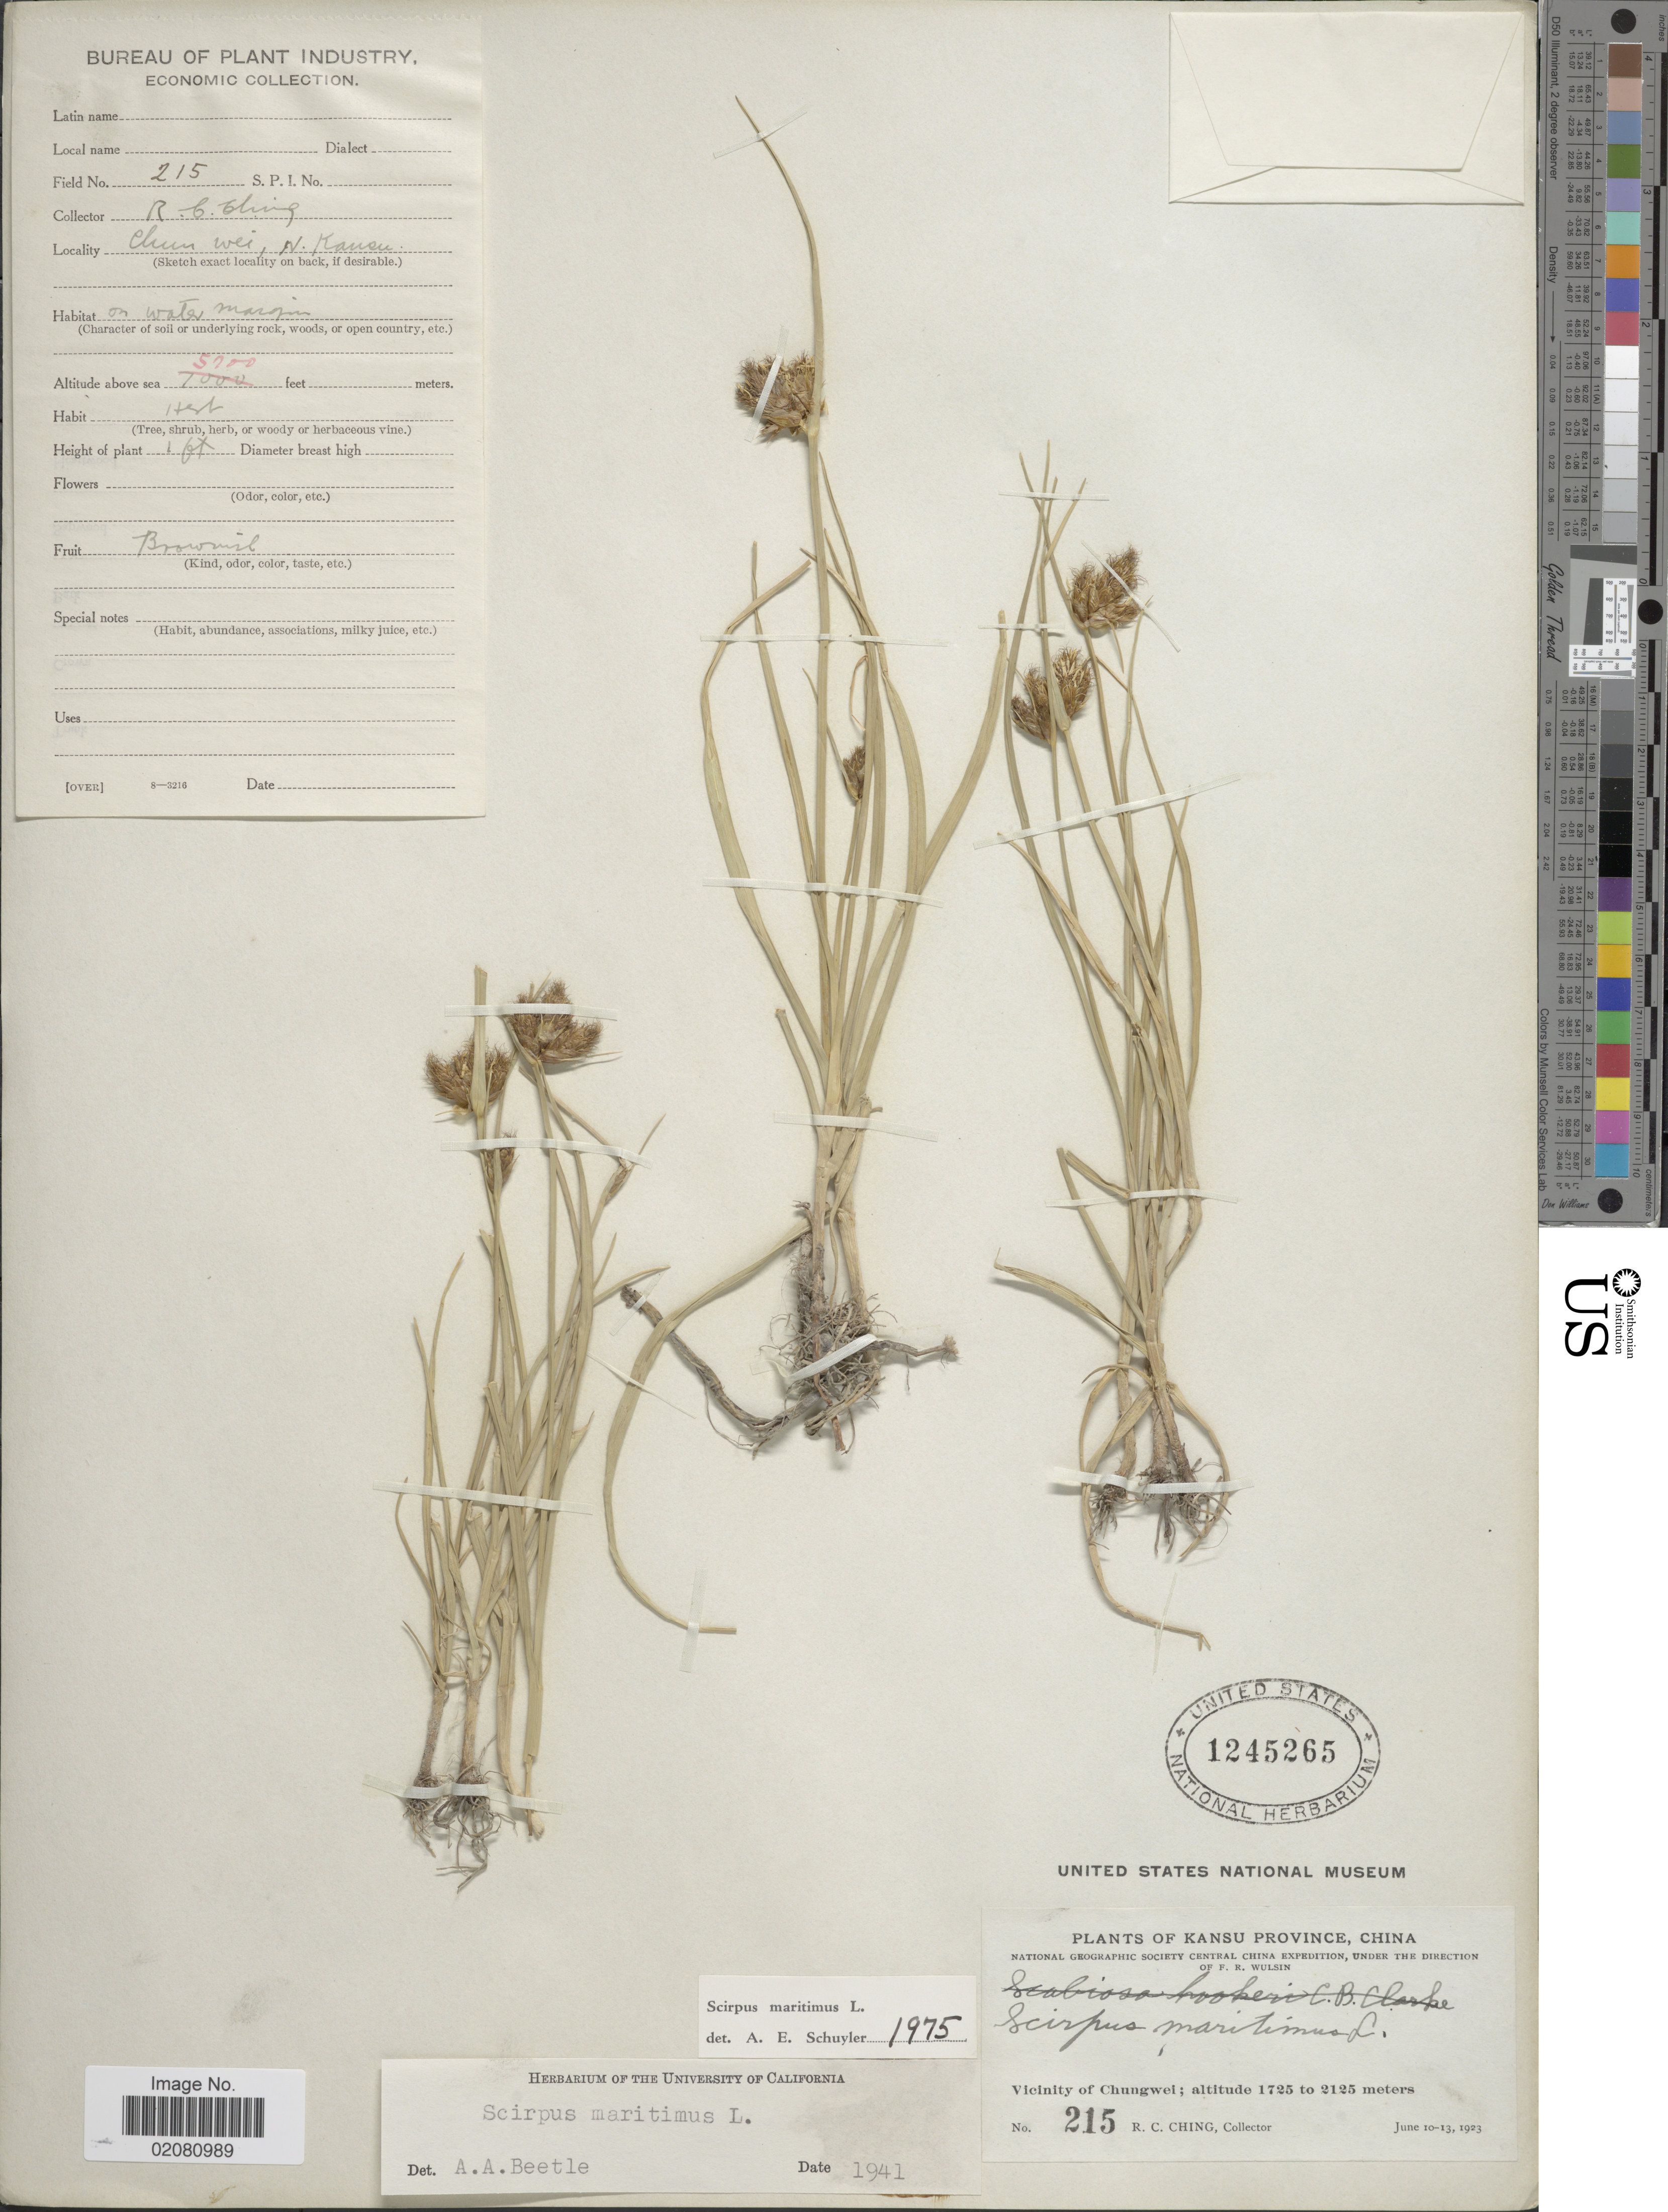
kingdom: Plantae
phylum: Tracheophyta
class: Liliopsida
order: Poales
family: Cyperaceae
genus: Bolboschoenus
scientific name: Bolboschoenus maritimus subsp. maritimus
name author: (L.) Palla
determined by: Strong, Mark T., (BOT), Smithsonian Institution - National Museum of Natural History (UNITED STATES)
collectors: R. C. Ching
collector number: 215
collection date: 1923-06-10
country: China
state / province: Gansu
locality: Vicinity of Chungwei. Kansu Province,.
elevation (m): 1737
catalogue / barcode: US 1245265